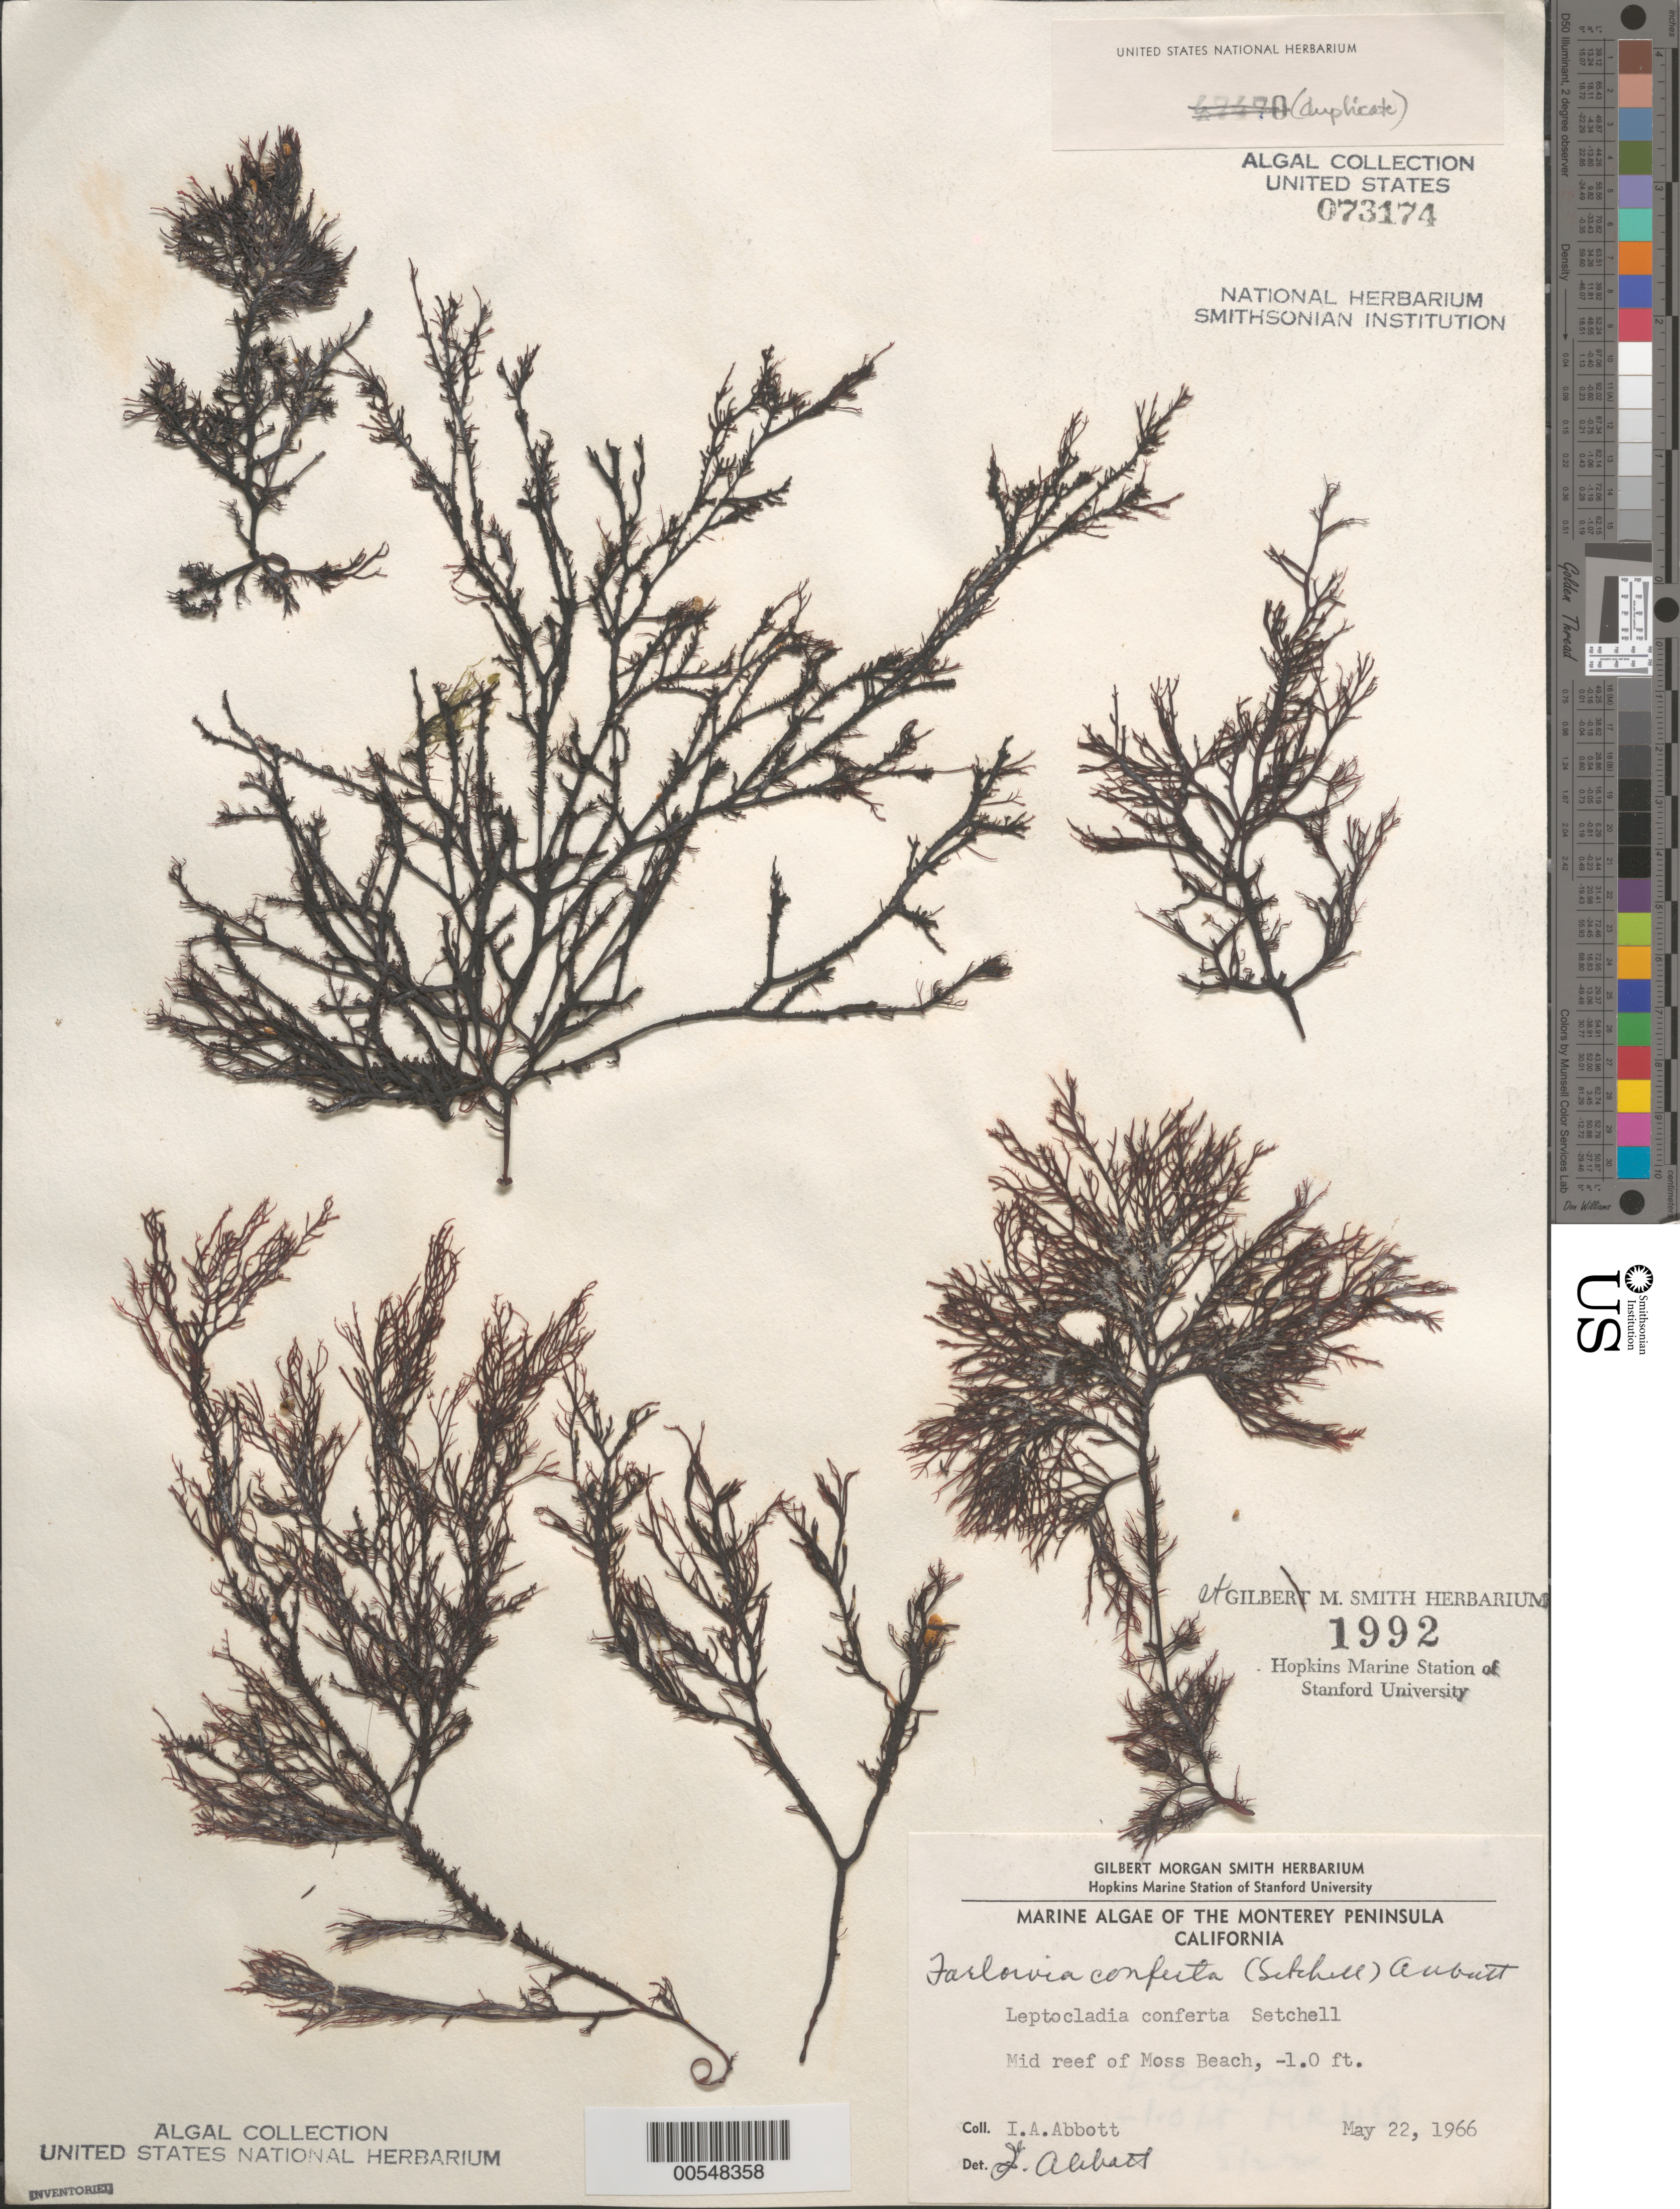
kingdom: Plantae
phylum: Rhodophyta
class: Florideophyceae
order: Gigartinales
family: Dumontiaceae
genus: Farlowia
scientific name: Farlowia conferta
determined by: Abbott, Isabella A.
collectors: I. A. Abbott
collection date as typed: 22 May 1966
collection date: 1966-05-22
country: United States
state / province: California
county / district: Monterey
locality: Middle Reef of Moss Beach, Monterey Peninsula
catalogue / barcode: US 73174